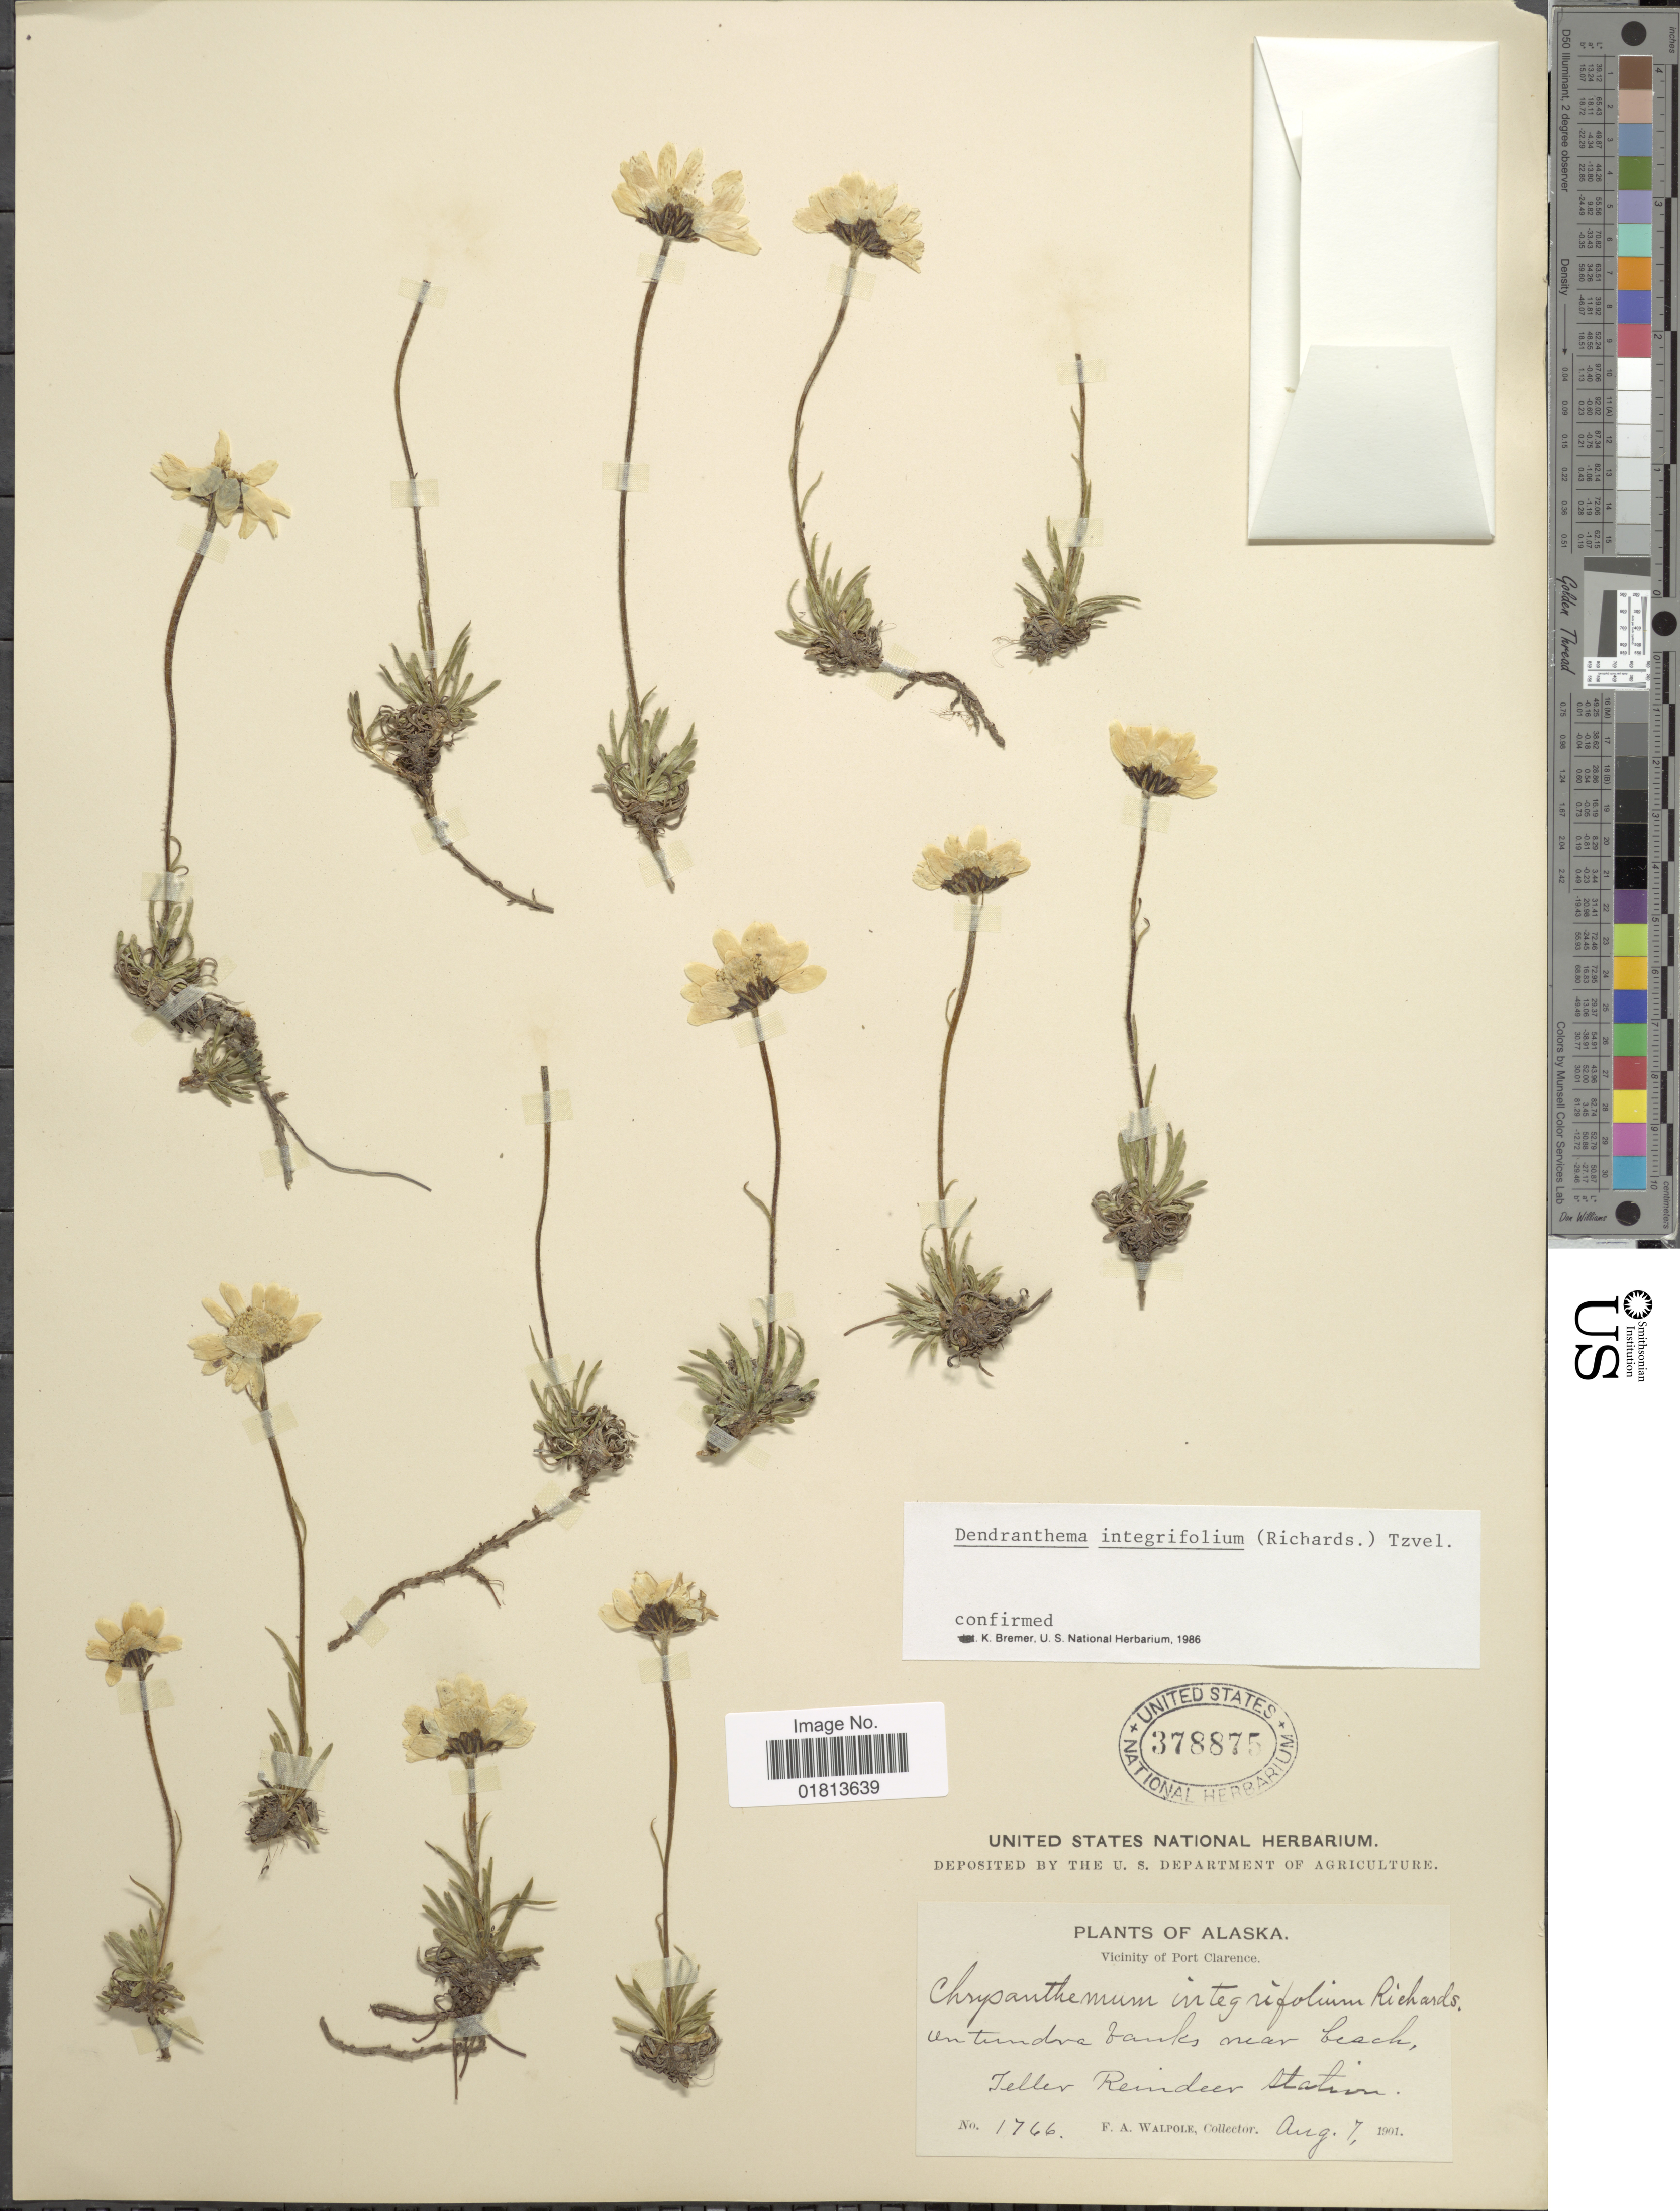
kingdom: Plantae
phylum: Tracheophyta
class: Magnoliopsida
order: Asterales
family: Asteraceae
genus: Dendranthema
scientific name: Dendranthema integrifolium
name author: (Richardson) Tzvelev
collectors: F. Walpole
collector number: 1766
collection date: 1901-08-07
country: United States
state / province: Alaska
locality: Vicinity of Port Clarence, On tundra banks near beach, Teller Reindeer Station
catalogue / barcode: US 378875